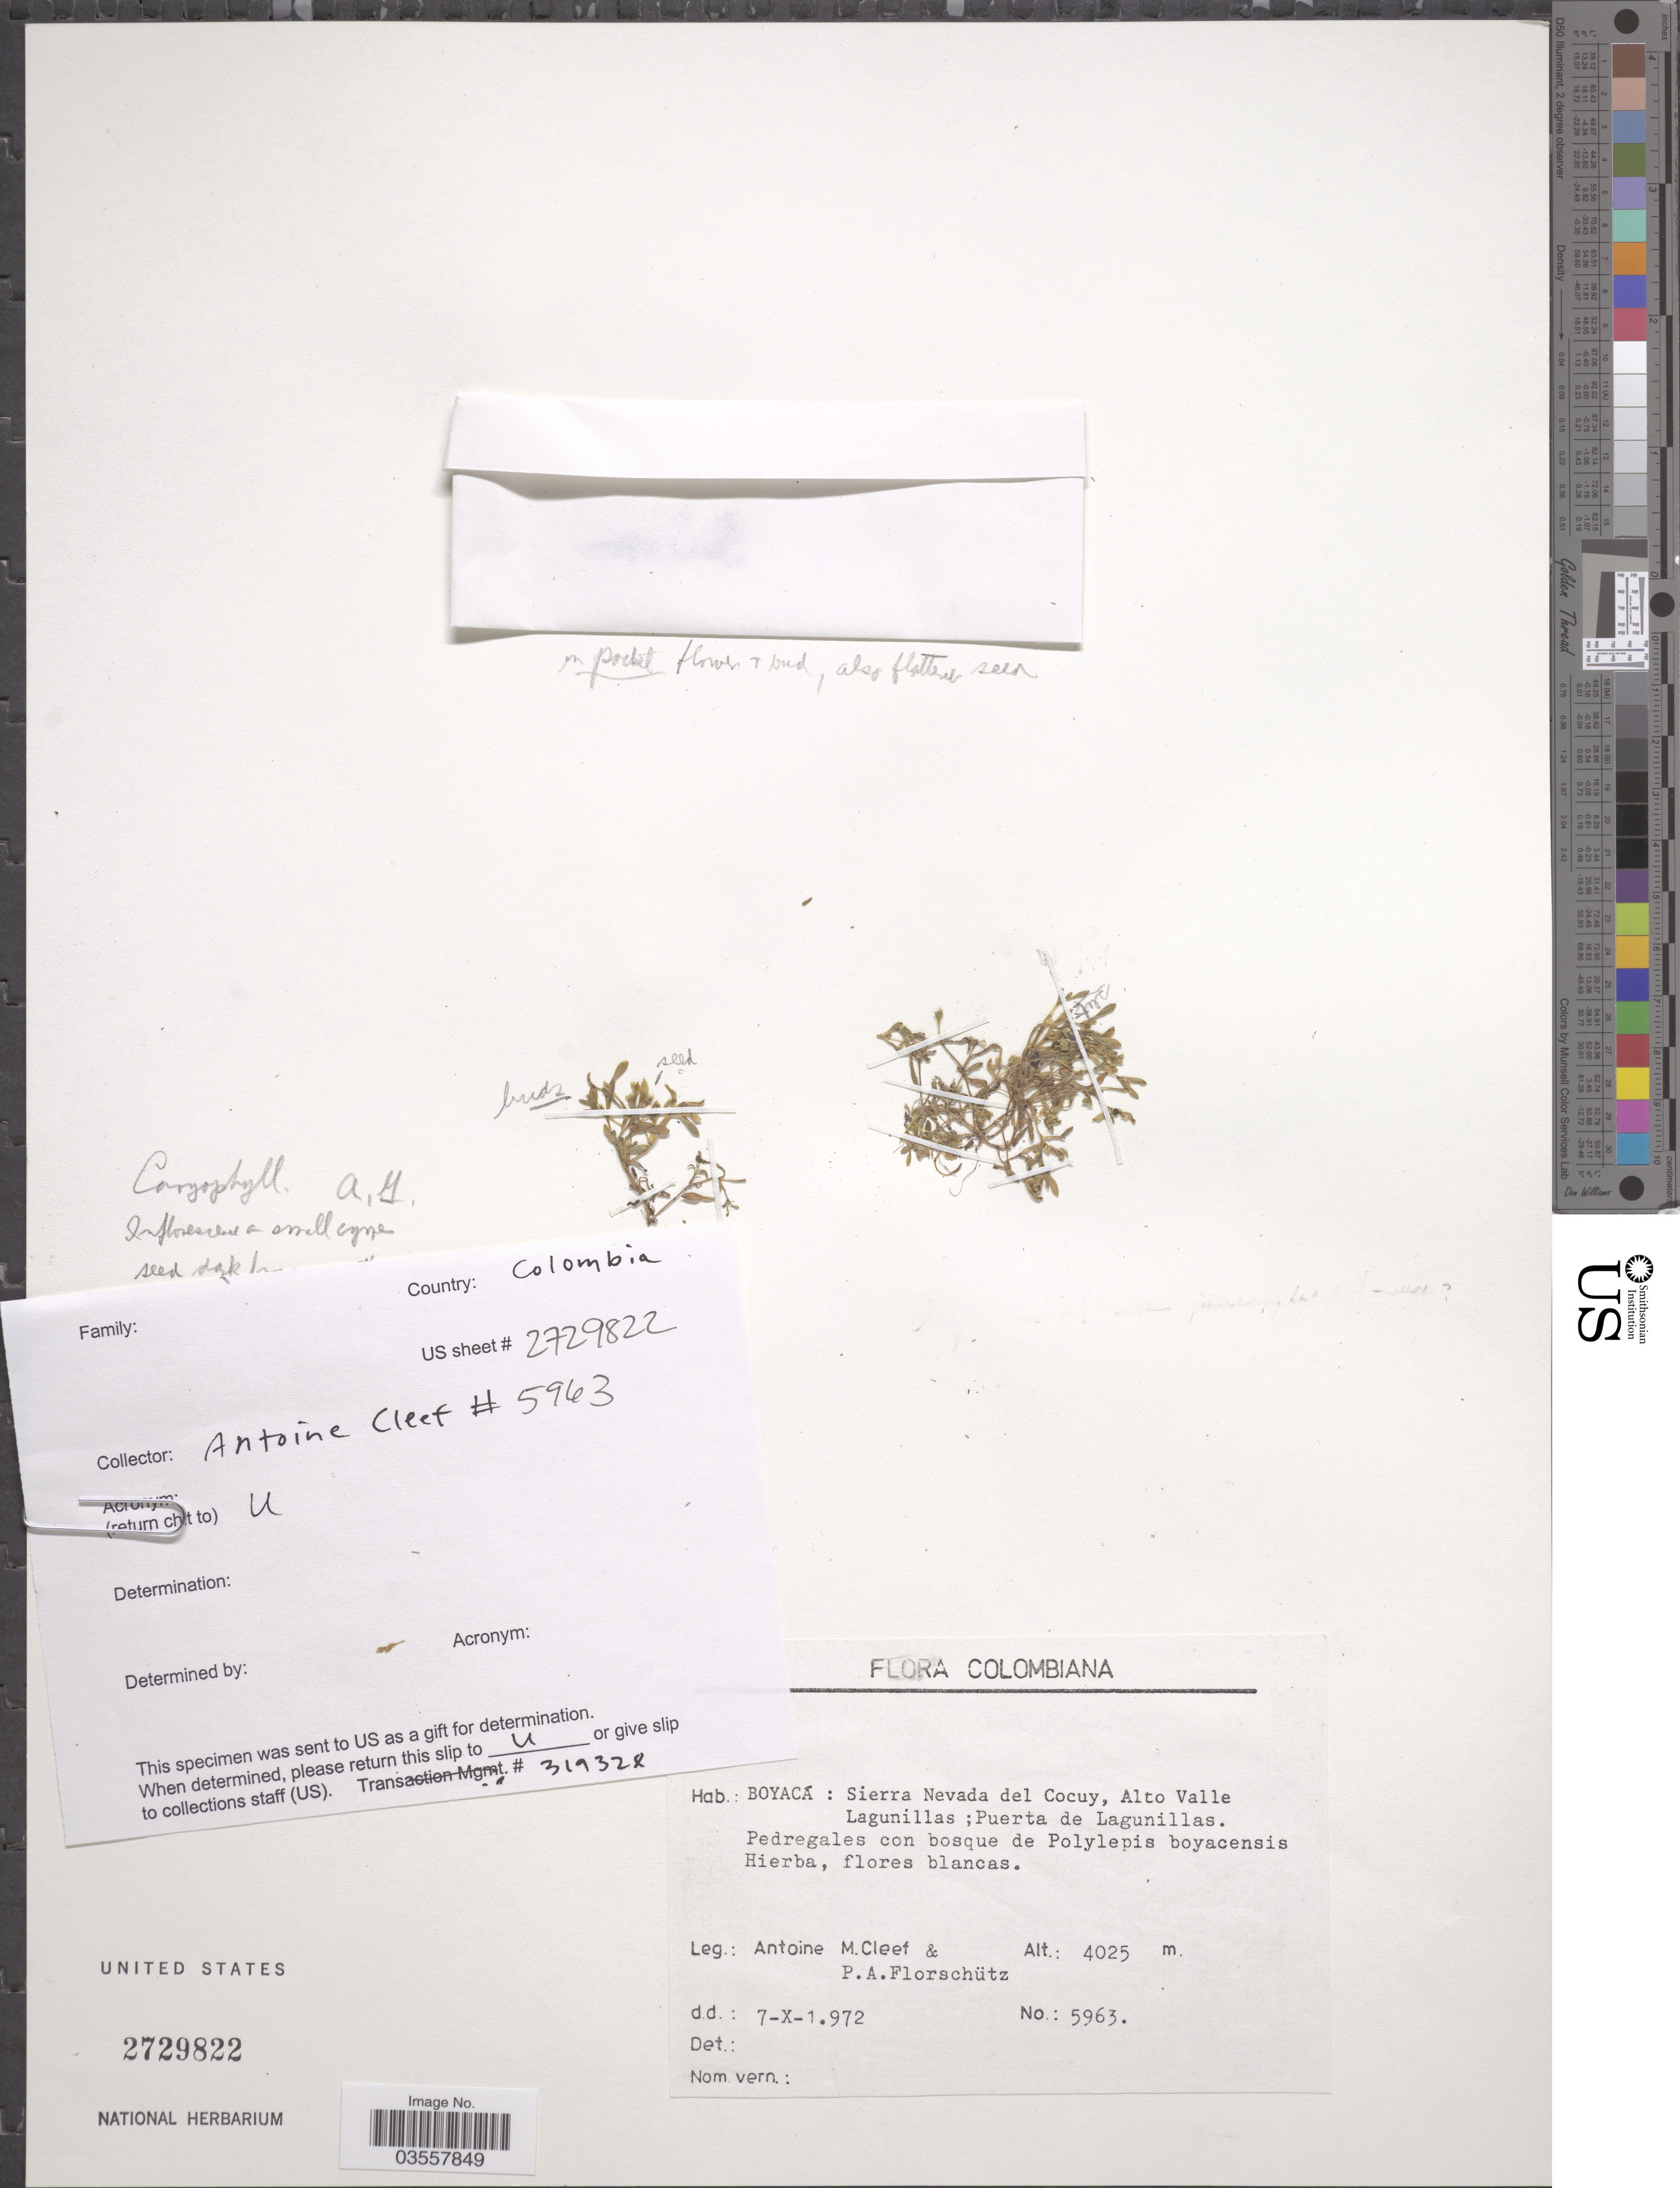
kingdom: Plantae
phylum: Tracheophyta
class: Magnoliopsida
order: Caryophyllales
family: Caryophyllaceae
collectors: A. M. Cleef & P. Florschütz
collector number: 5963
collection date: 1972-10-07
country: Colombia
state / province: Boyacá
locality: Sierra Nevada del Cocuy, Alto Valle Lagunillas; Puerta de Lagunillas.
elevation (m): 4025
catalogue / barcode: US 2729822